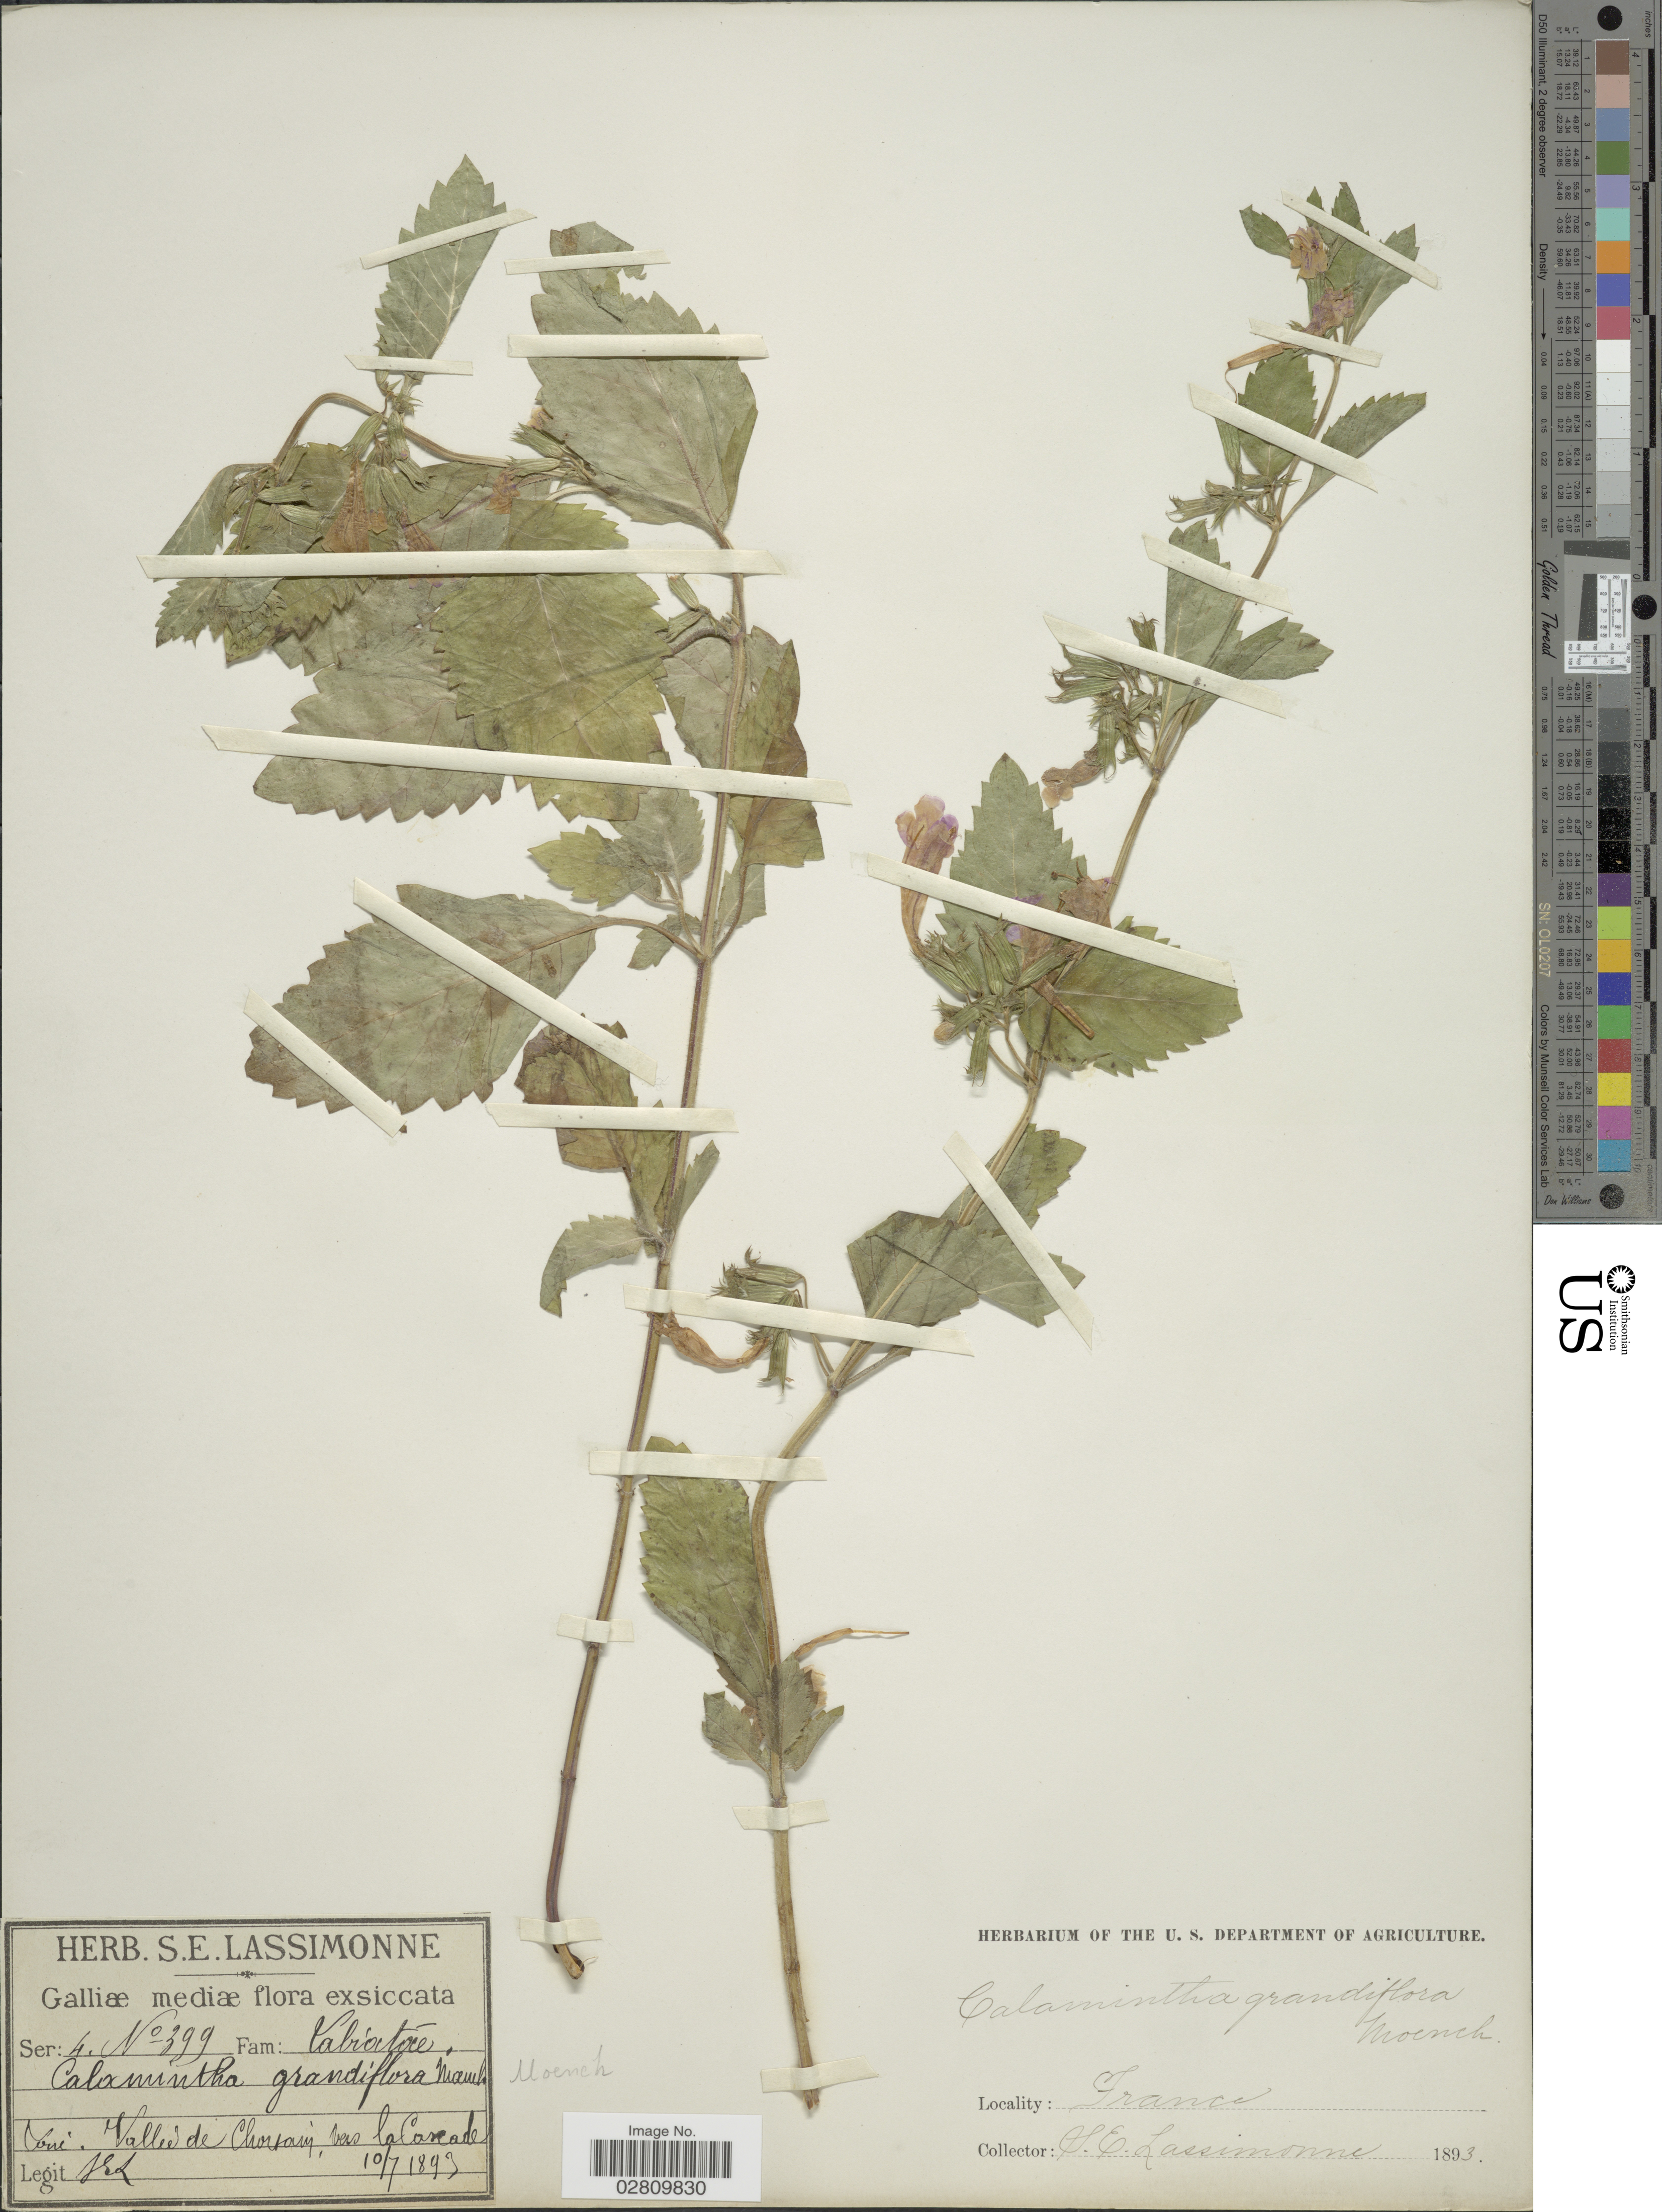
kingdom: Plantae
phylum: Tracheophyta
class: Magnoliopsida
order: Lamiales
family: Lamiaceae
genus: Calamintha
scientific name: Calamintha grandiflora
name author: (L.) Moench.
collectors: S. Lassimonne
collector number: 399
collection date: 1893-07-10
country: France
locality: Loire: Valleé de Chorsain [interpreted], vers la Cascade.